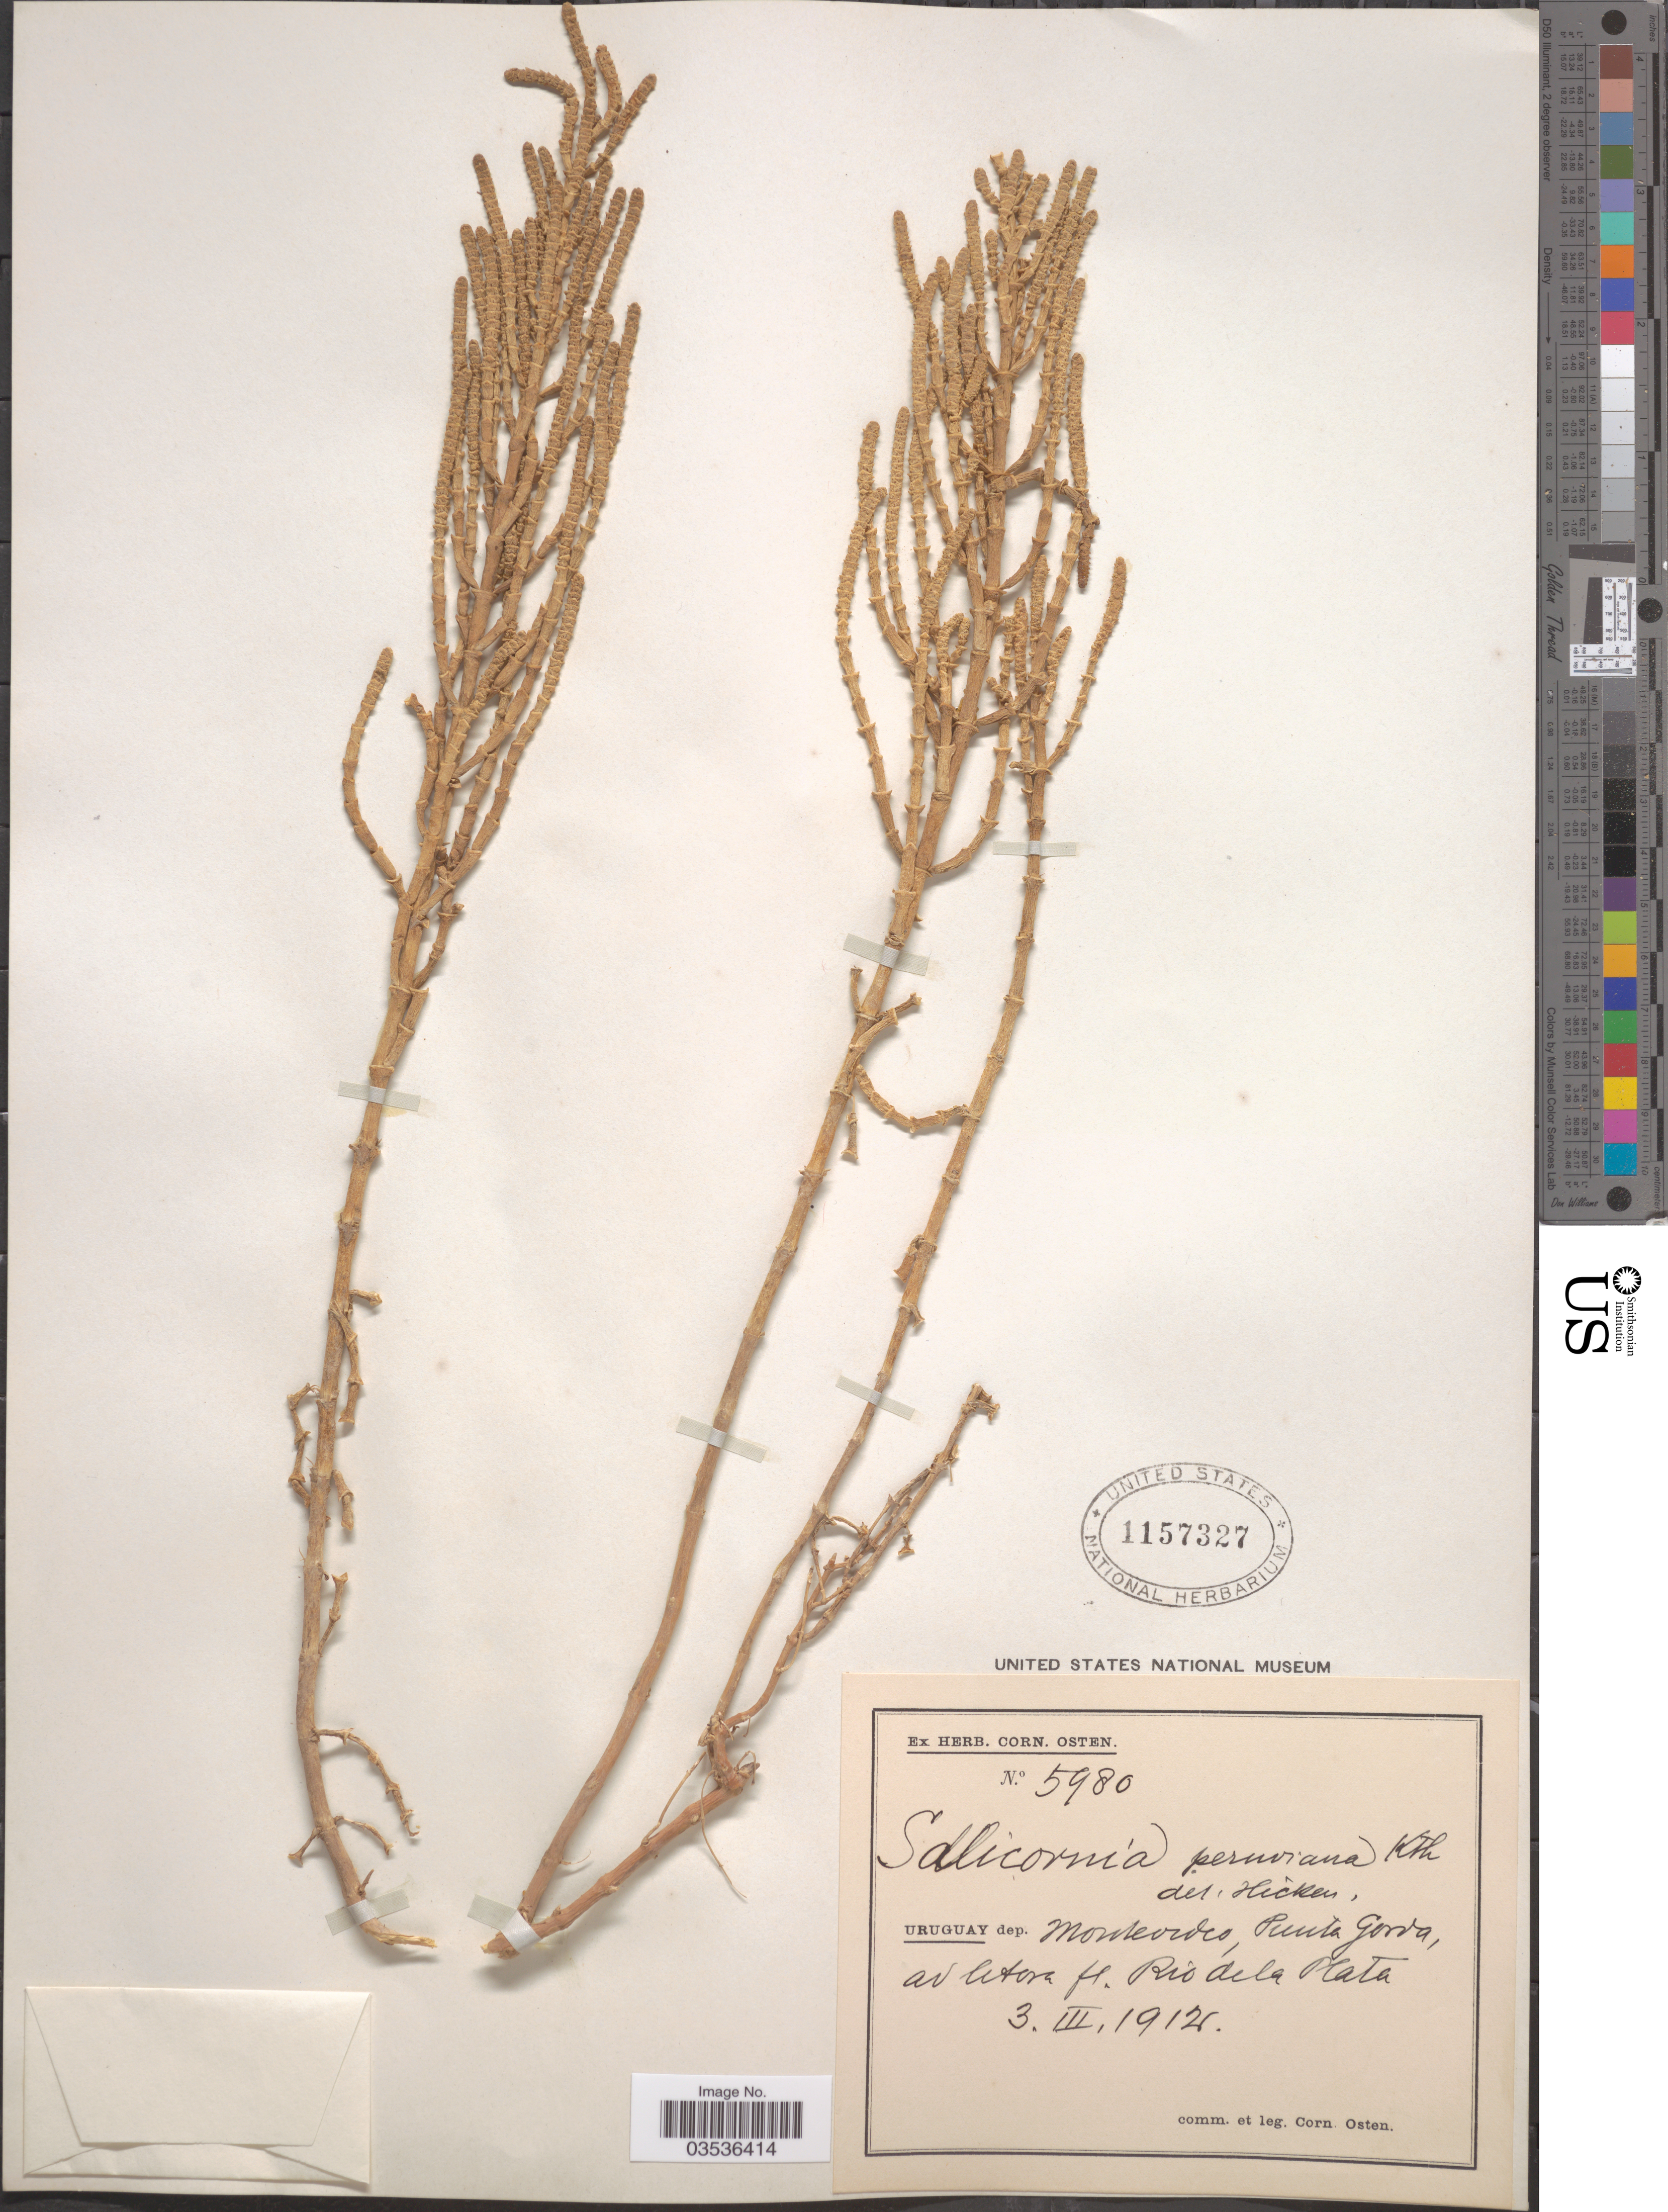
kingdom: Plantae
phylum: Tracheophyta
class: Magnoliopsida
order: Caryophyllales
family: Amaranthaceae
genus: Salicornia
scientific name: Salicornia fruticosa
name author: (L.) L.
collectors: C. Osten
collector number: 5980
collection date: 1912-03-03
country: Uruguay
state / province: Montevideo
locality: Dep. Montevideo, Punta Gorda ad litora fl. Rio dela Plata.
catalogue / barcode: US 1157327